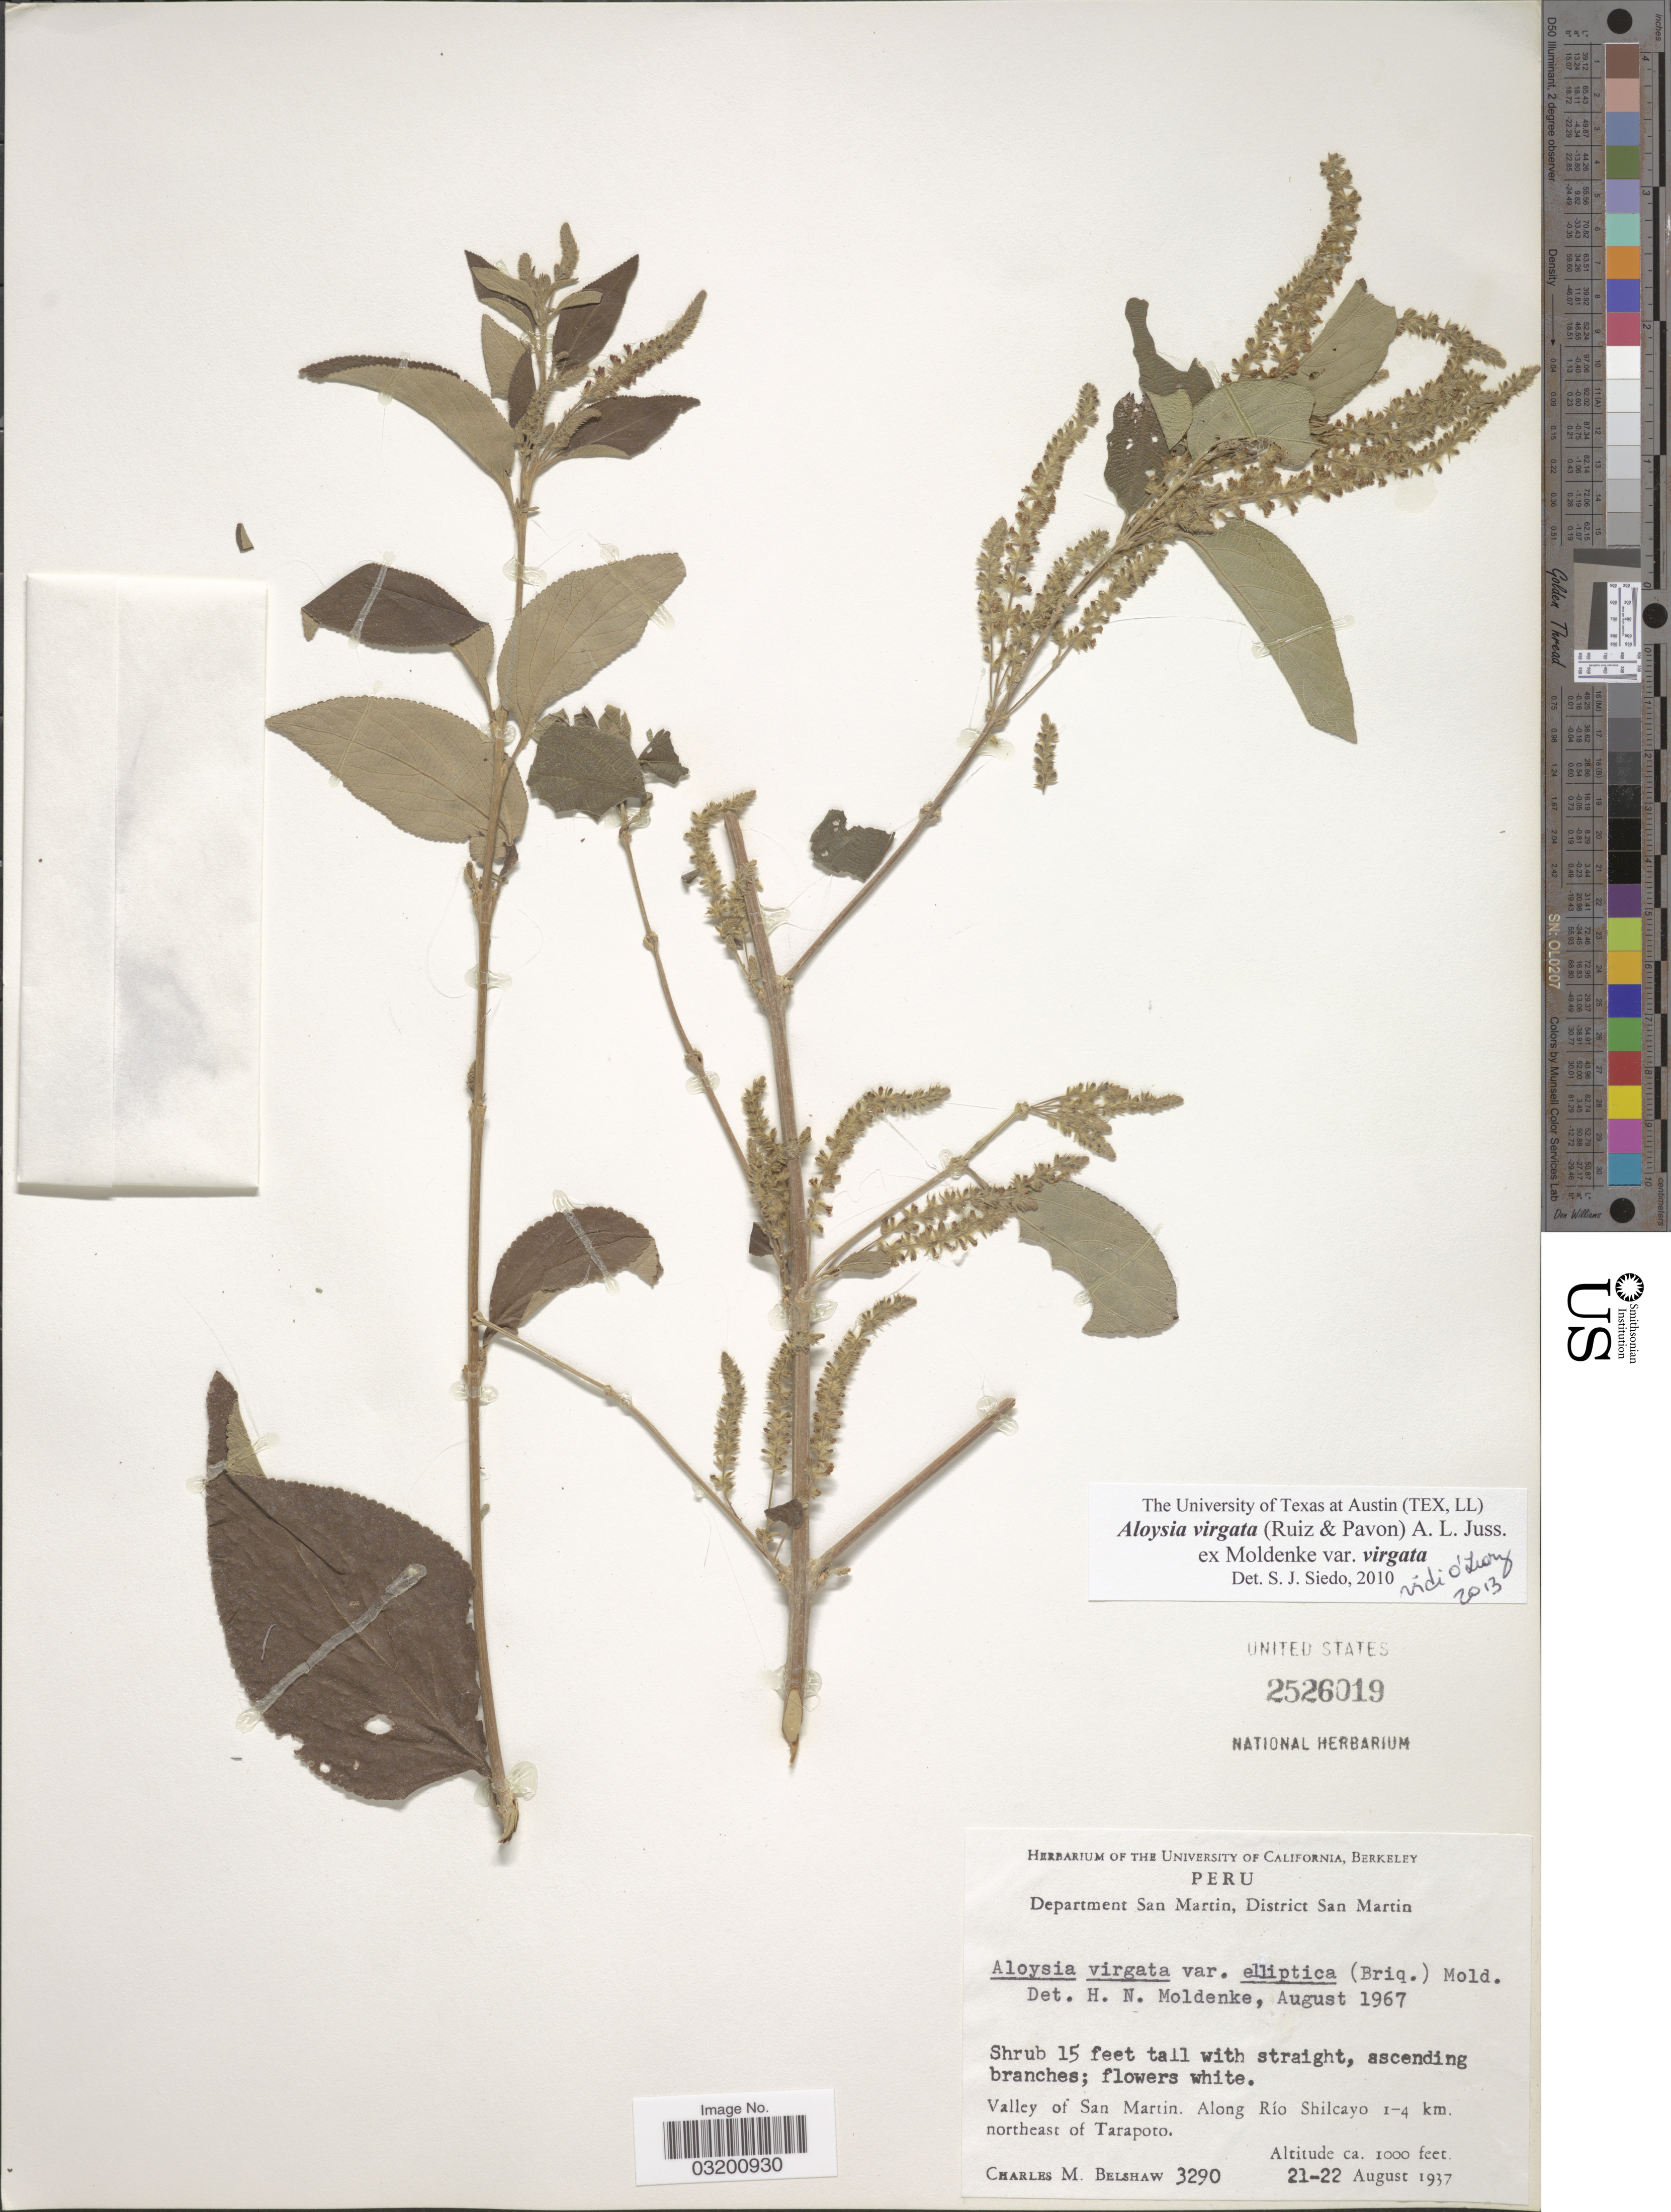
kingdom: Plantae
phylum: Tracheophyta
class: Magnoliopsida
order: Lamiales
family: Verbenaceae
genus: Aloysia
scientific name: Aloysia virgata var. virgata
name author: (Ruiz & Pav.) Juss.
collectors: C. Shaw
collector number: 3290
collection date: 1937-08-21/1937-08-22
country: Peru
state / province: San Martín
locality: Department San Martin, District San Martin, Valley of San Martin. Along Río Shilcayo 1-4 km. northeast of Tarapoto.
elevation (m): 305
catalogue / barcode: US 2526019